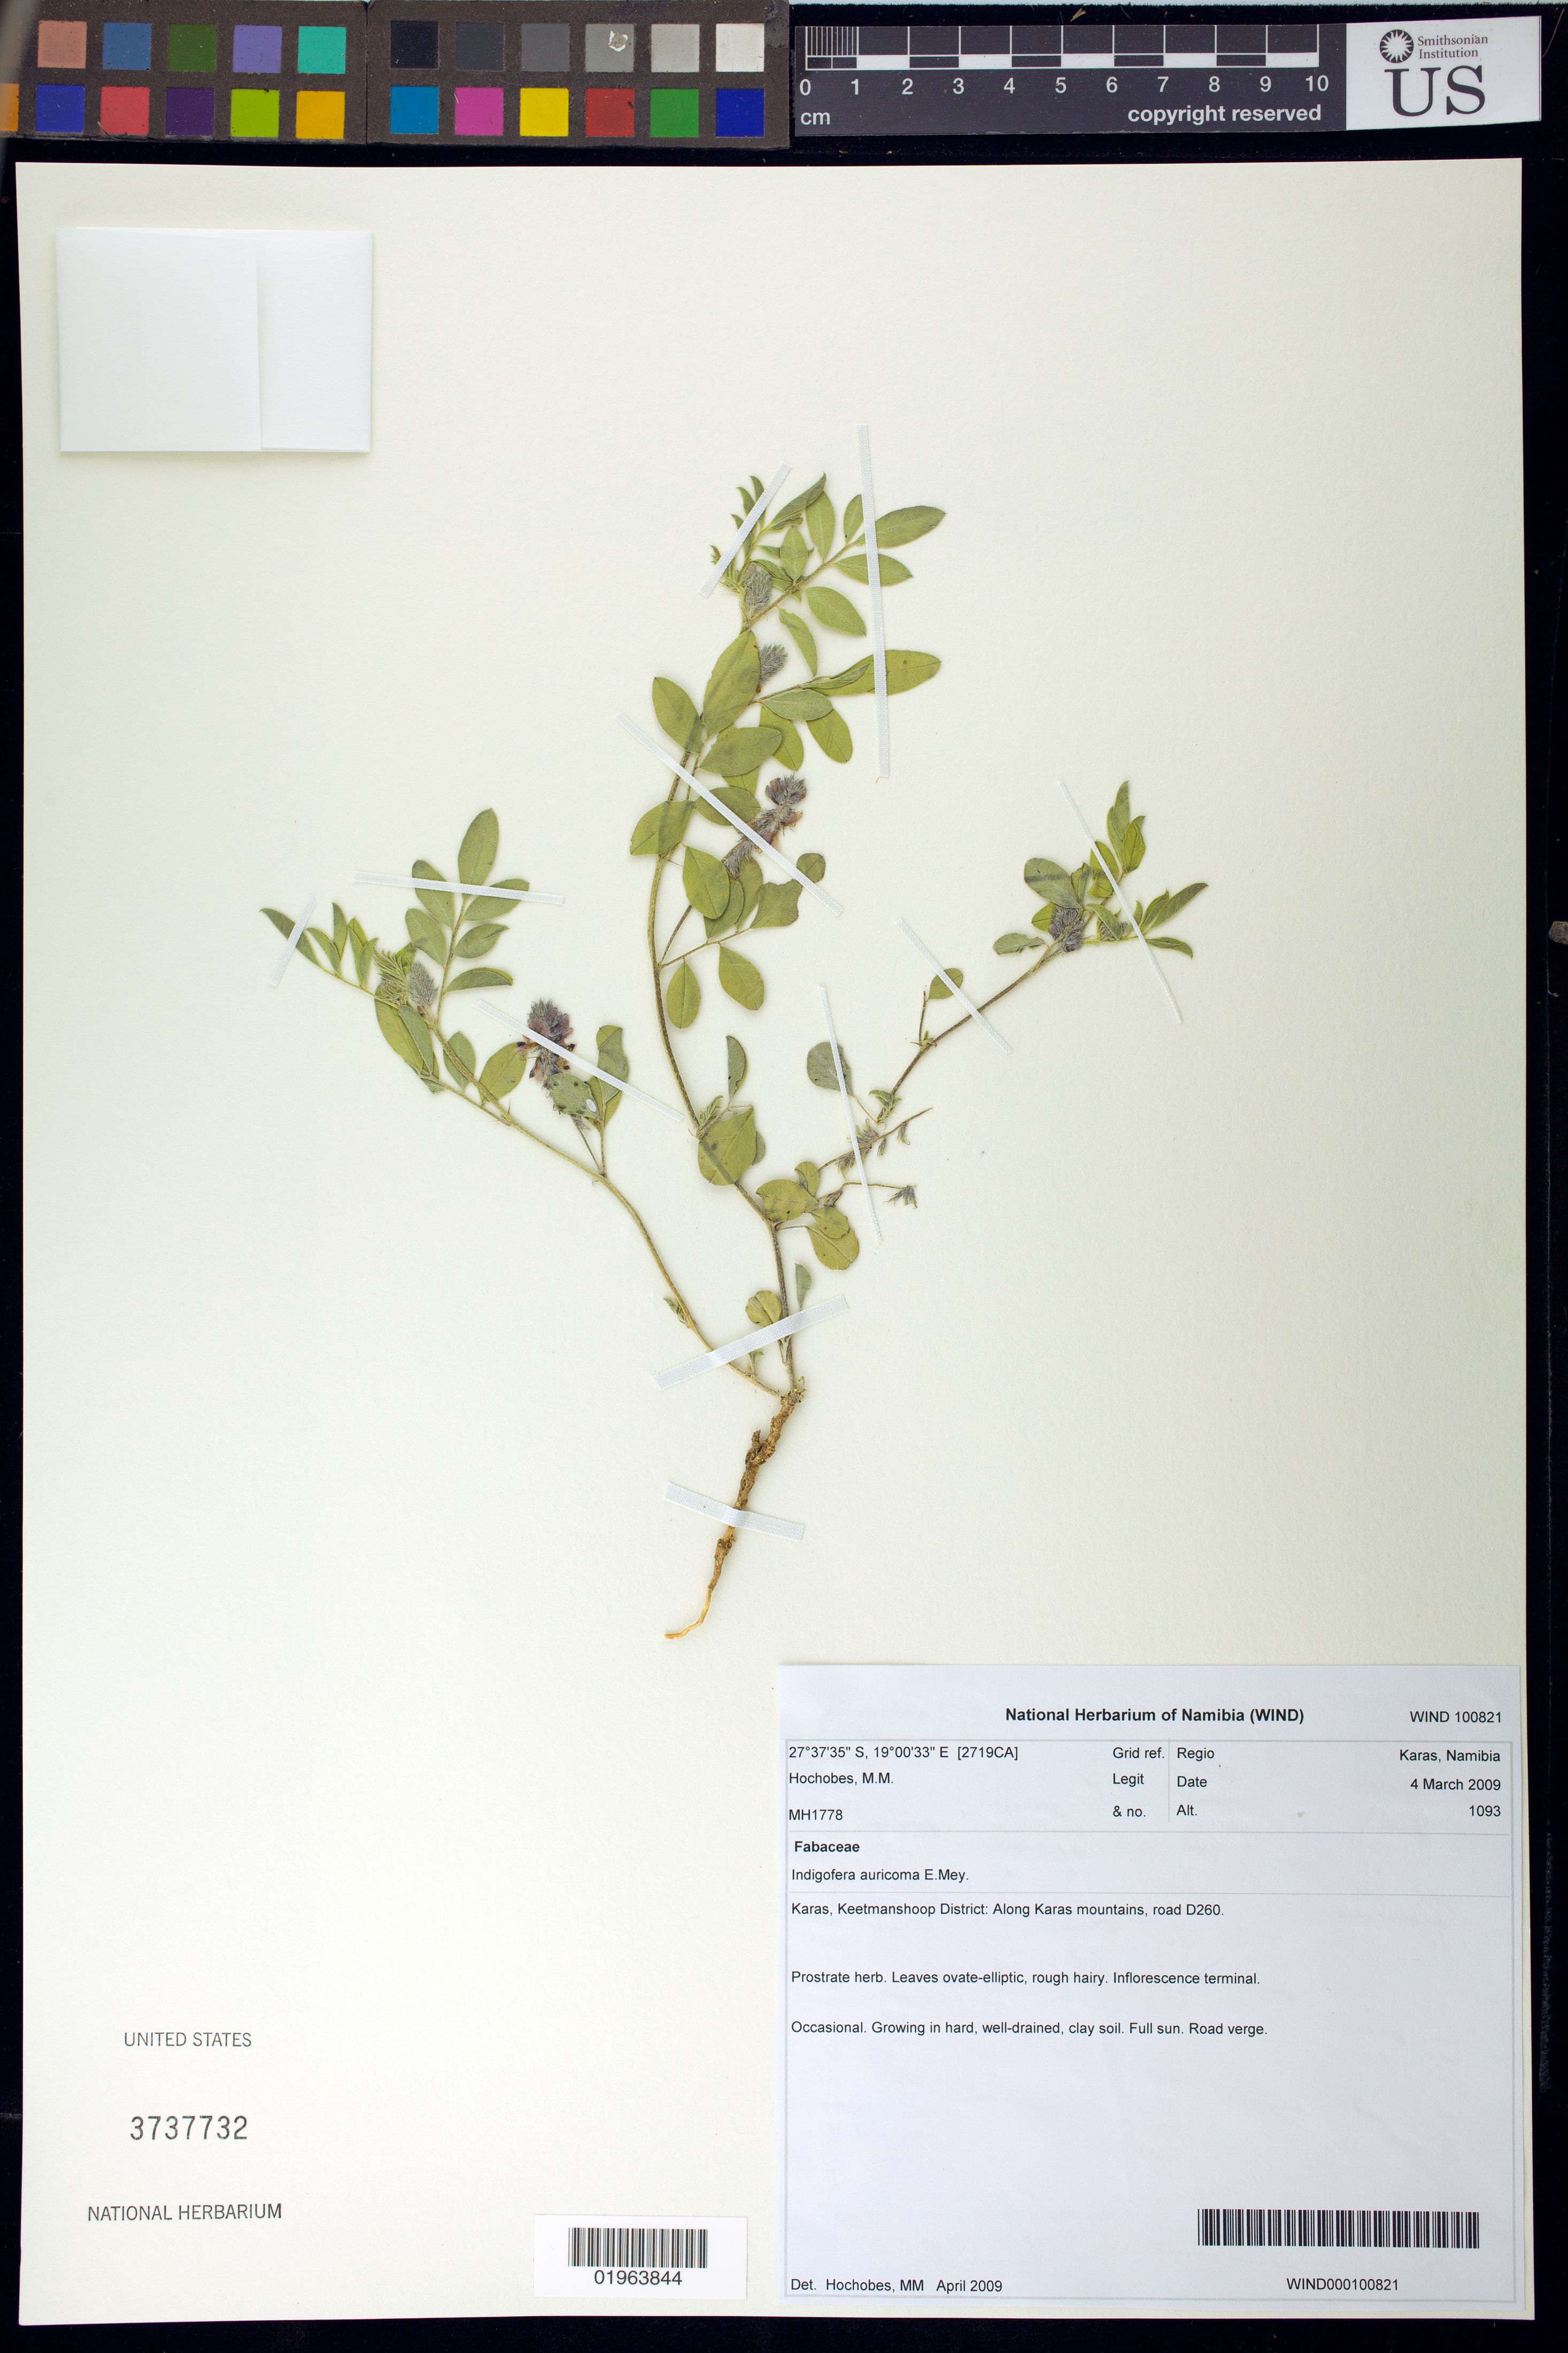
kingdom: Plantae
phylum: Tracheophyta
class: Magnoliopsida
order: Fabales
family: Fabaceae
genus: Indigofera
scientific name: Indigofera auricoma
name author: E. Mey.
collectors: M. Hochobes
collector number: MH1778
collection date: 2009-03-04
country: Namibia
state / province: Karas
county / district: Keetmanshoop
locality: Along Karas Mts, road D260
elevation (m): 1093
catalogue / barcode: US 3737732